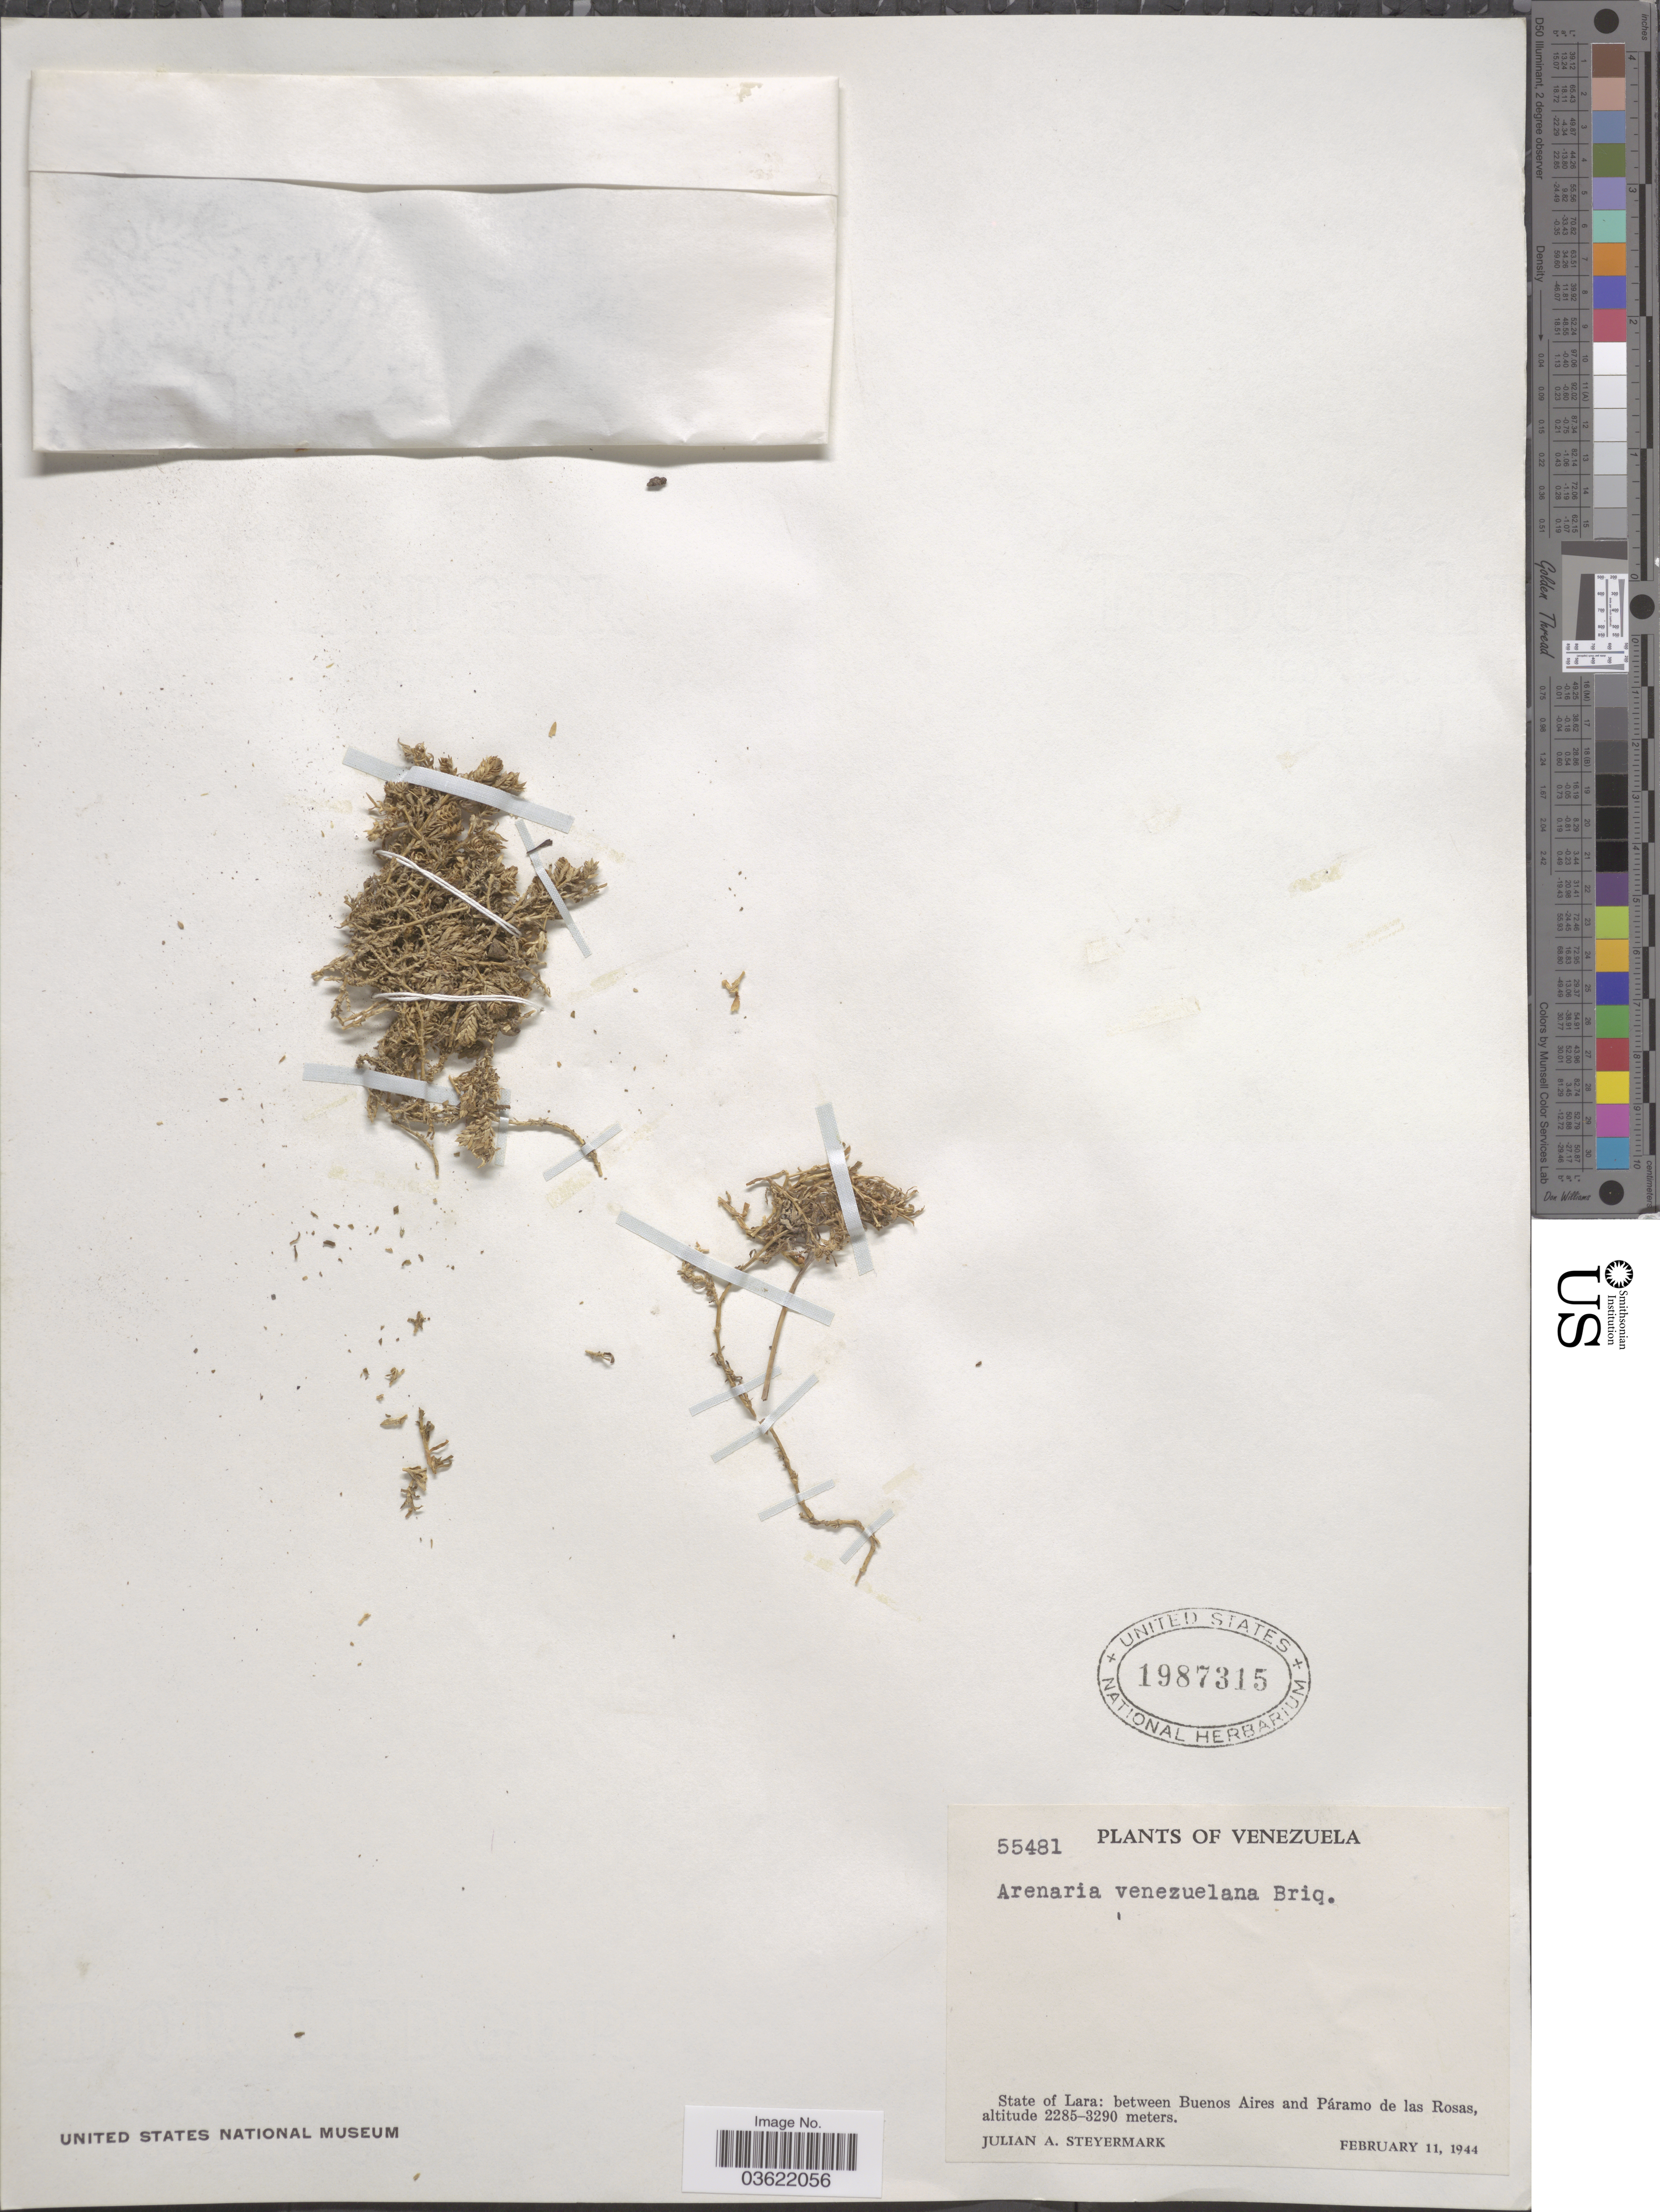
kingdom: Plantae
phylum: Tracheophyta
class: Magnoliopsida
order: Caryophyllales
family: Caryophyllaceae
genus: Arenaria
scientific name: Arenaria venezuelana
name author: Briq.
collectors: J. Steyermark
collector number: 55481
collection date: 1944-02-11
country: Venezuela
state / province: Lara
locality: Between Buenos Aires and Páramo de las Rosas.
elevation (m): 2285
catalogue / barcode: US 1987315